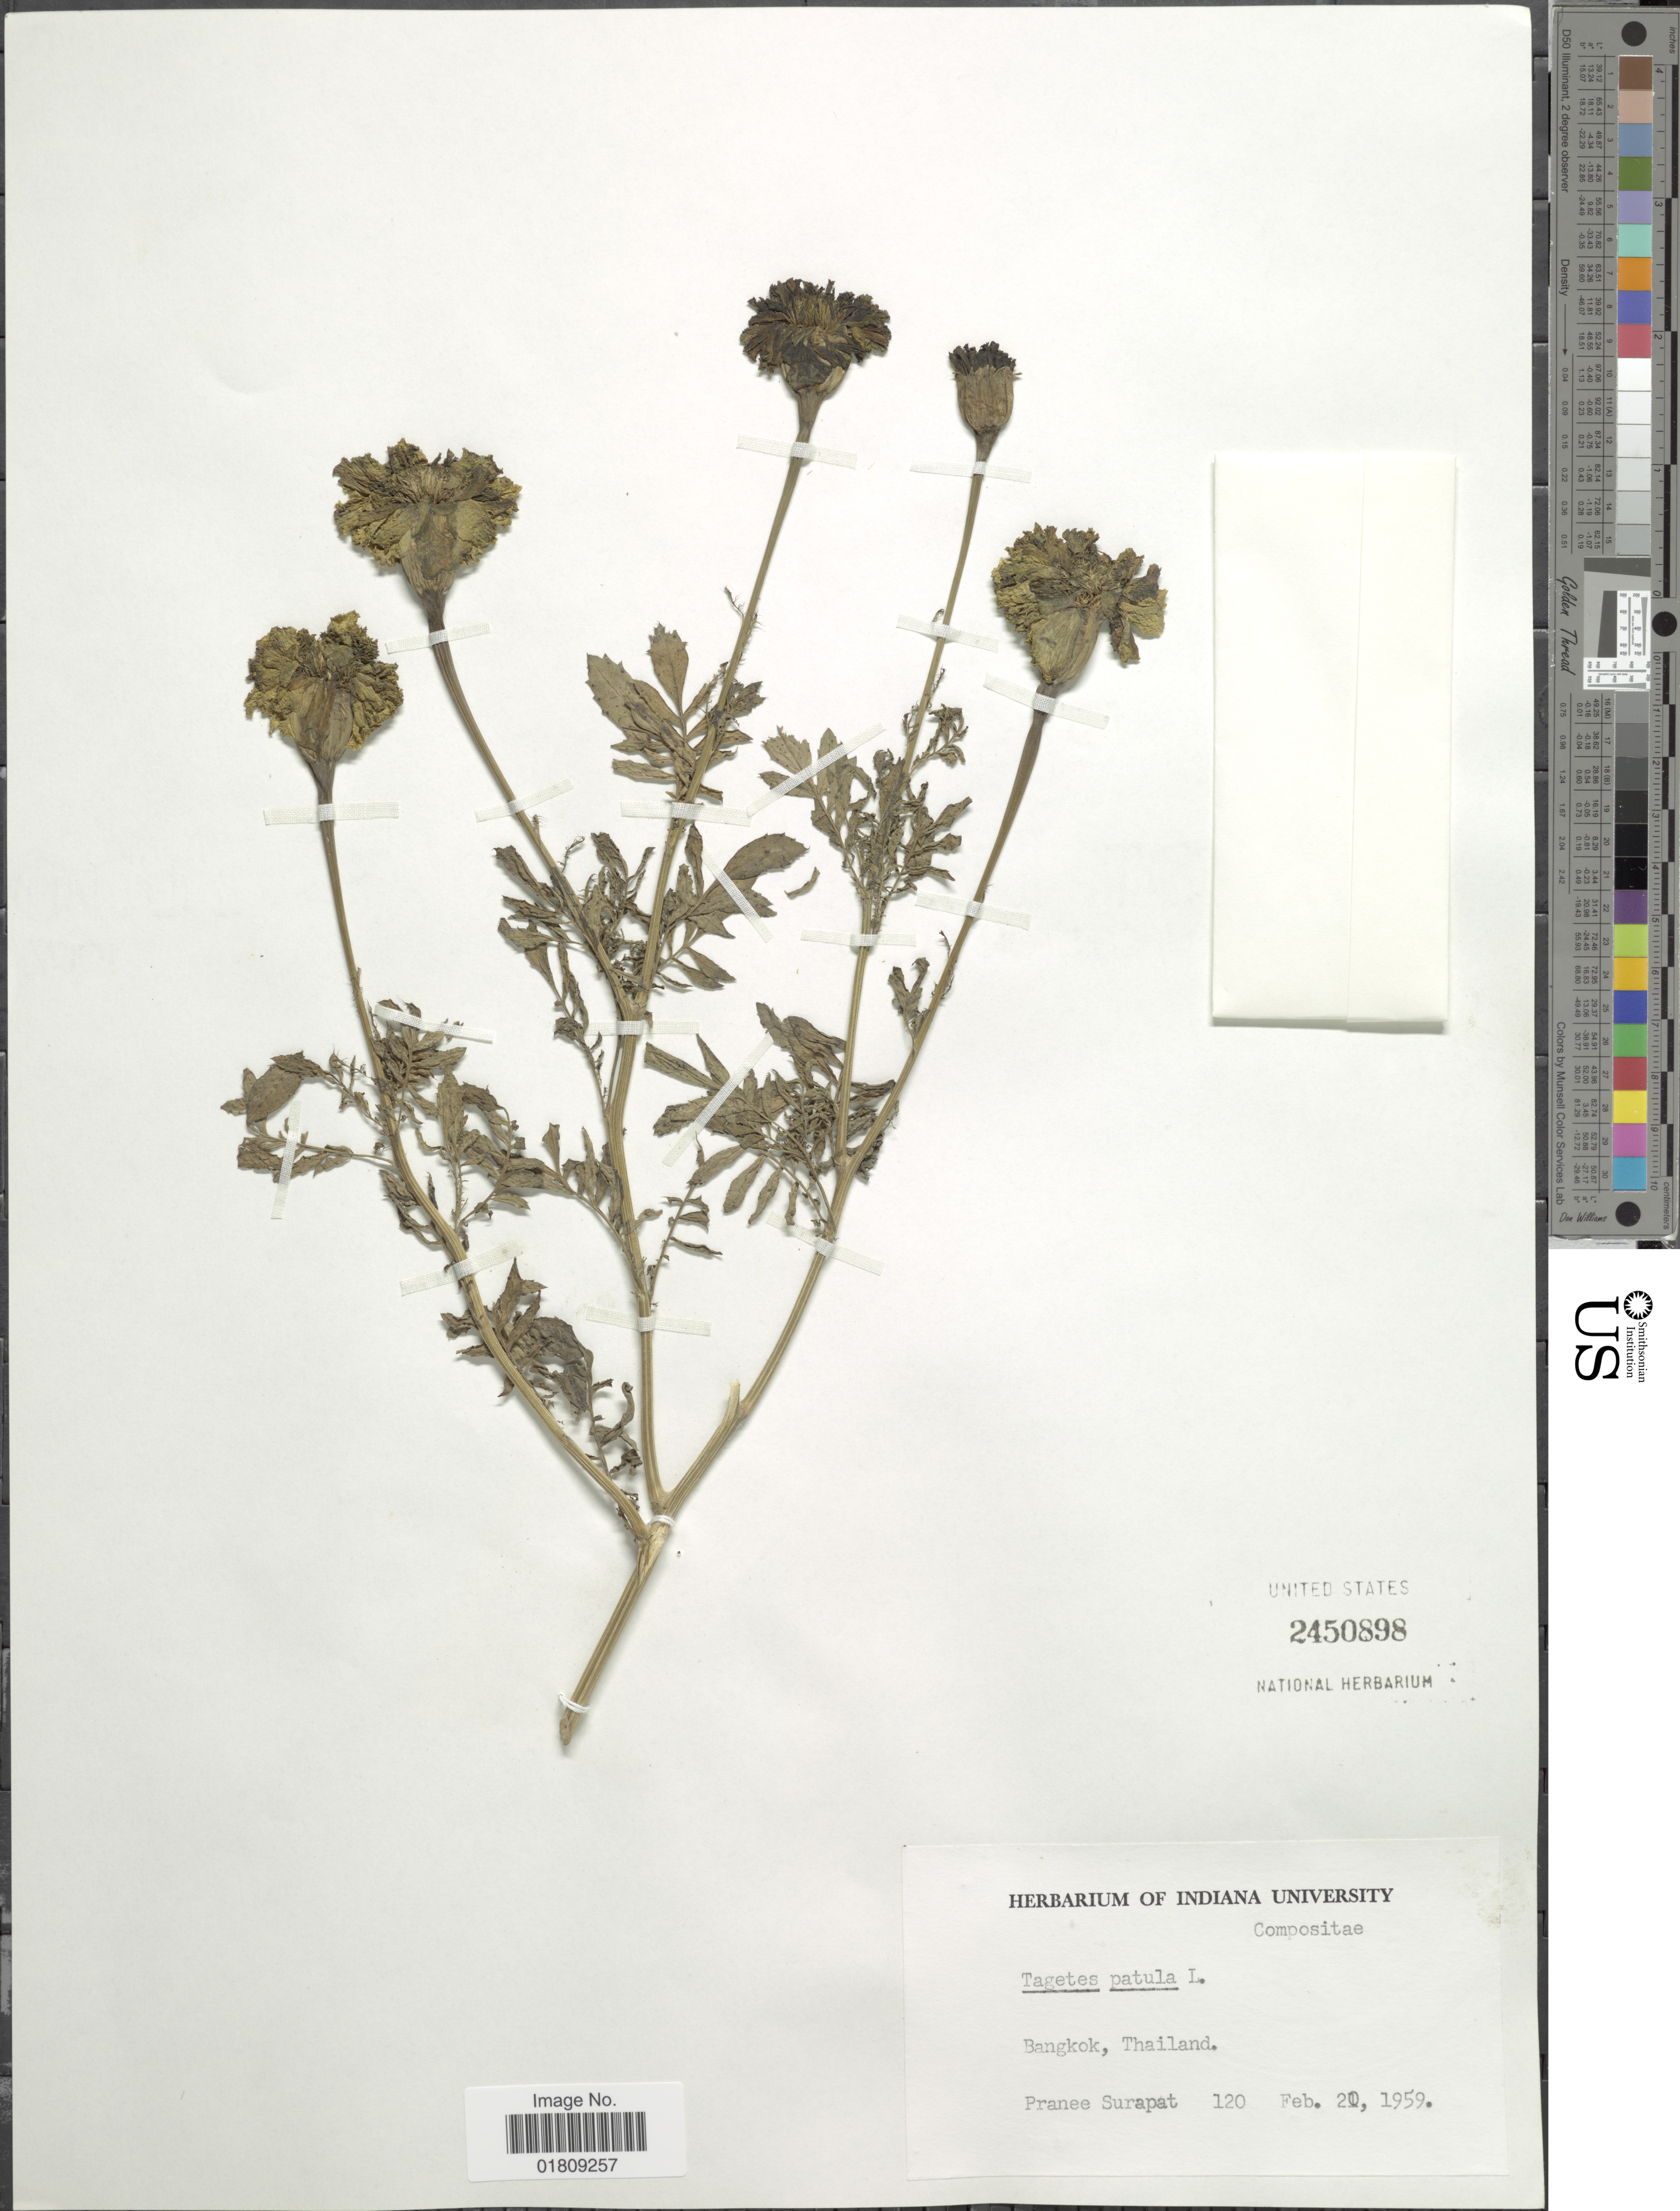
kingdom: Plantae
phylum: Tracheophyta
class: Magnoliopsida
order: Asterales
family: Asteraceae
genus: Tagetes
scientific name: Tagetes patula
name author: L.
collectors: P. Surapat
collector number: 120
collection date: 1959-02-21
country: Thailand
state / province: Bangkok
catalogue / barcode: US 2450898